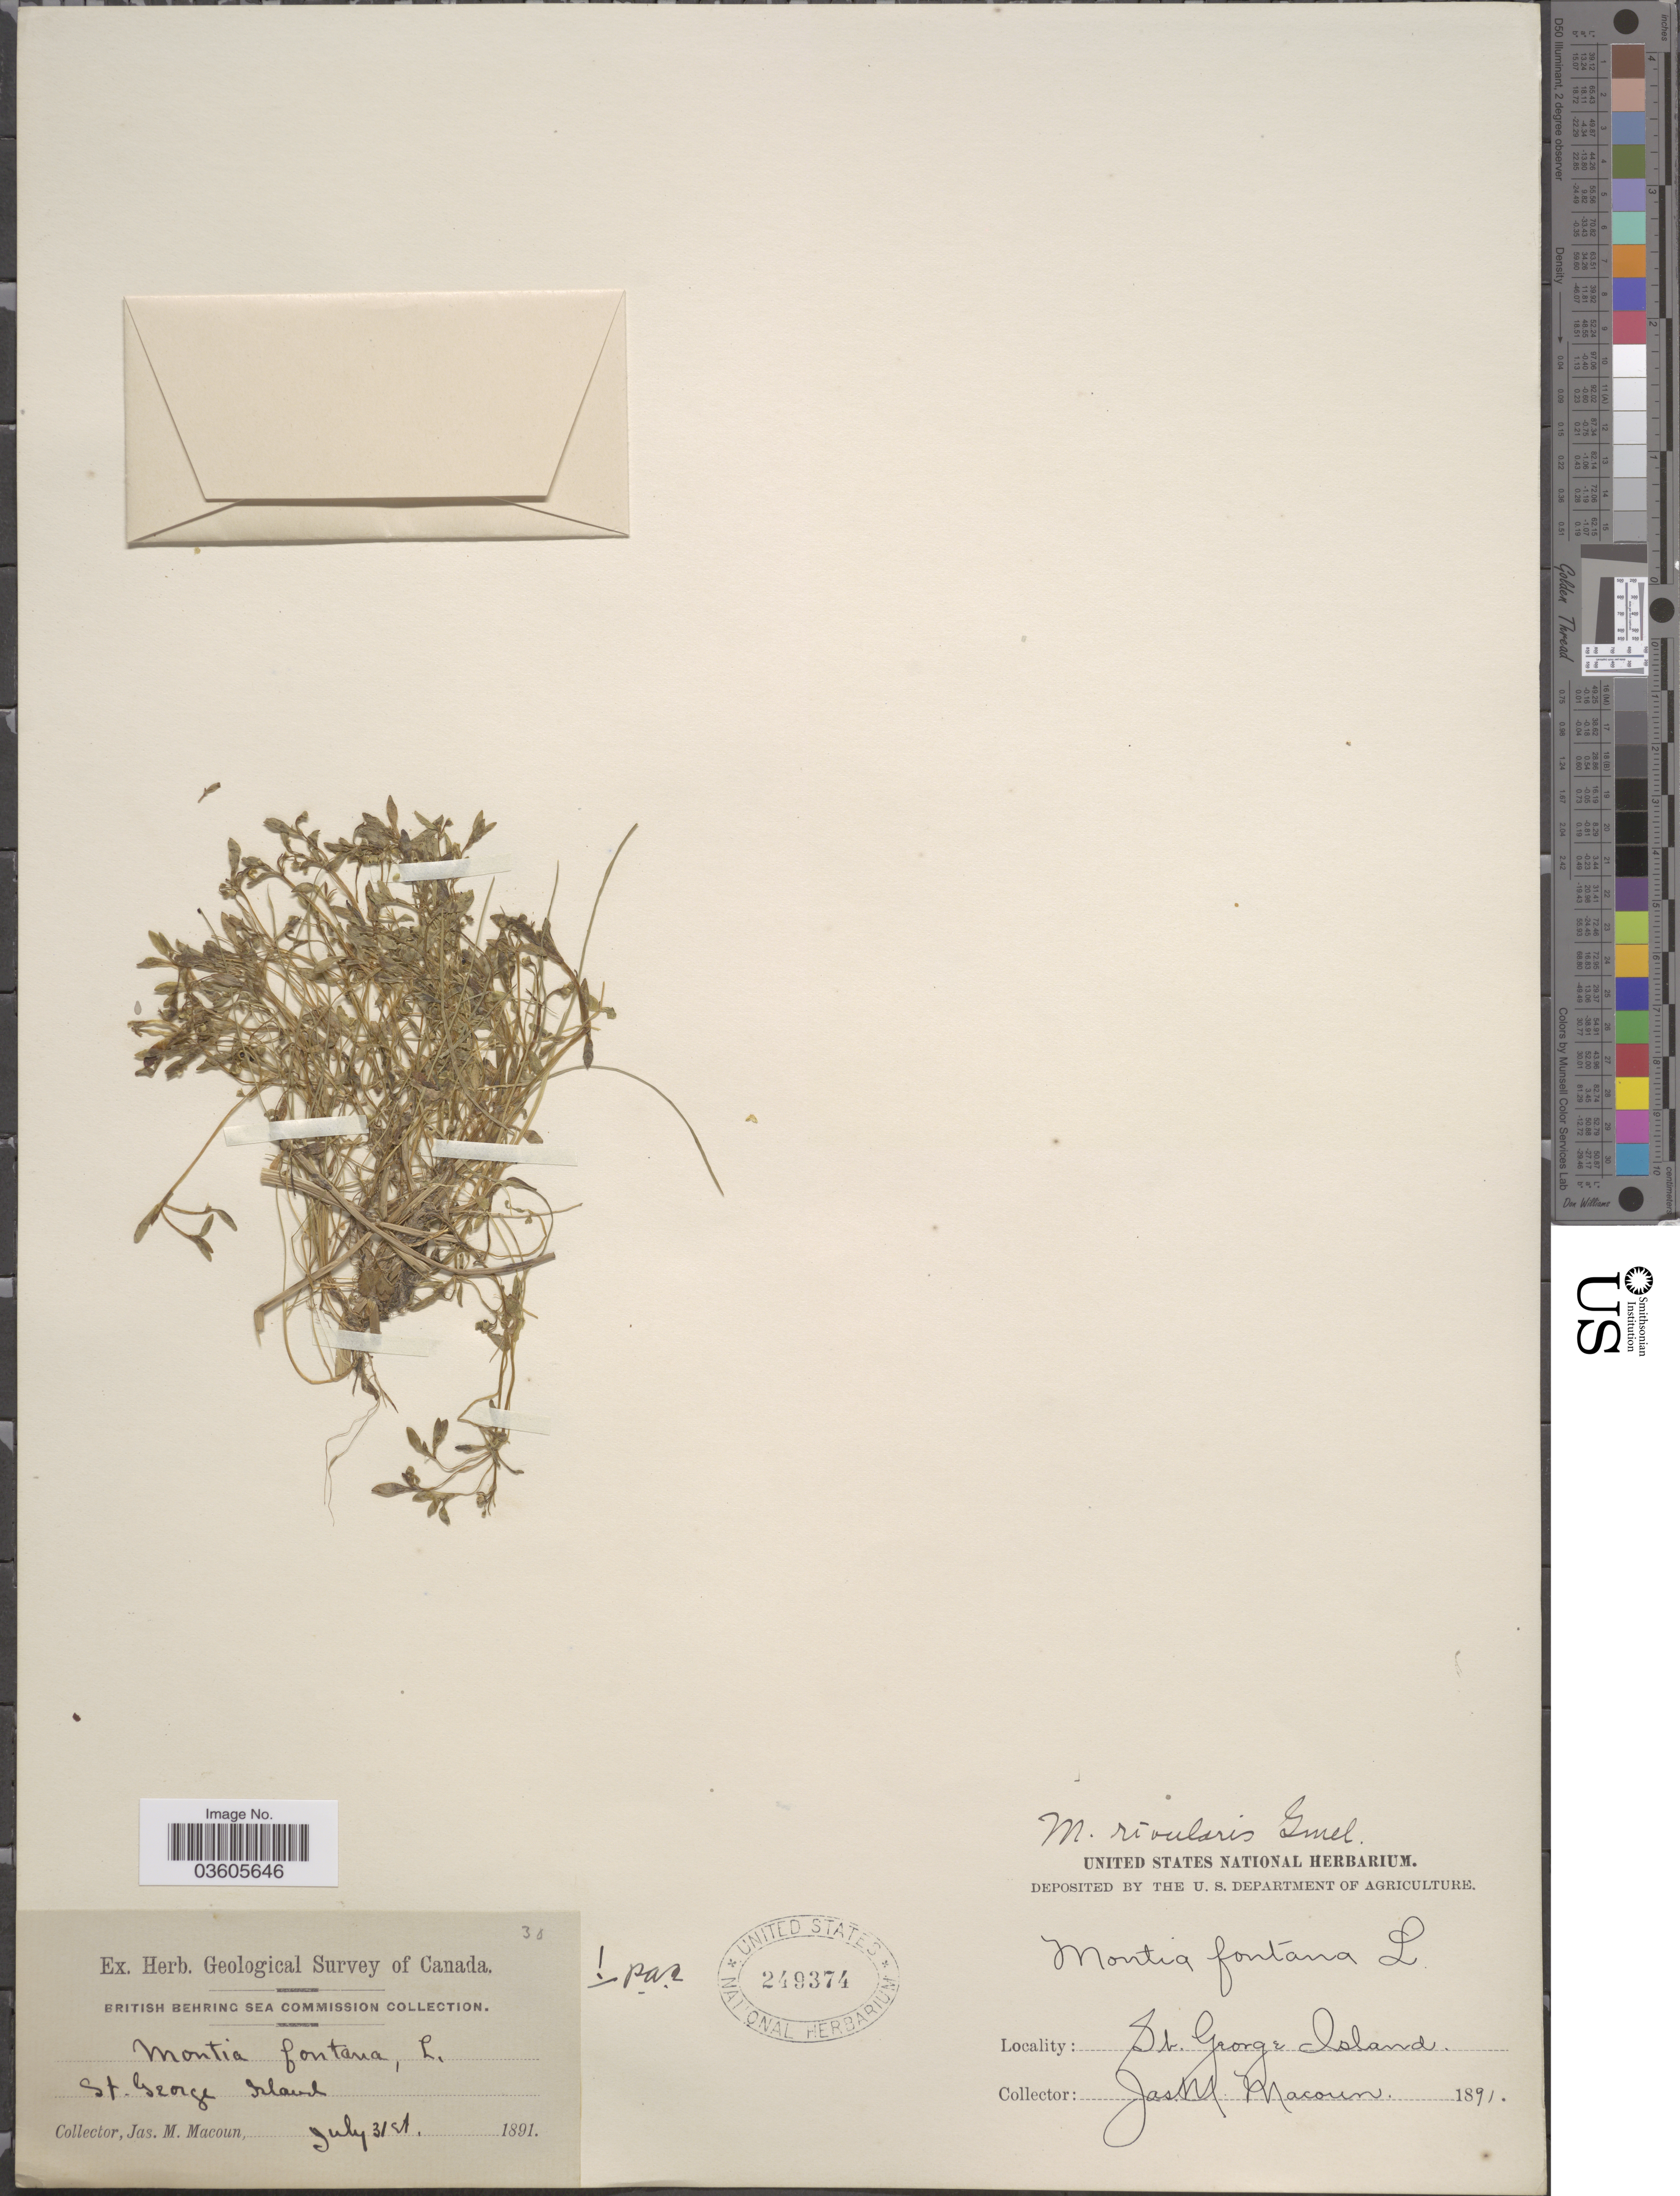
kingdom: Plantae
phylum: Tracheophyta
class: Magnoliopsida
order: Caryophyllales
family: Montiaceae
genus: Montia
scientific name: Montia fontana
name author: L.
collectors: J. M. Macoun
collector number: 30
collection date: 1891-07-31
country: United States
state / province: Alaska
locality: St. George Island.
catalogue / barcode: US 249374